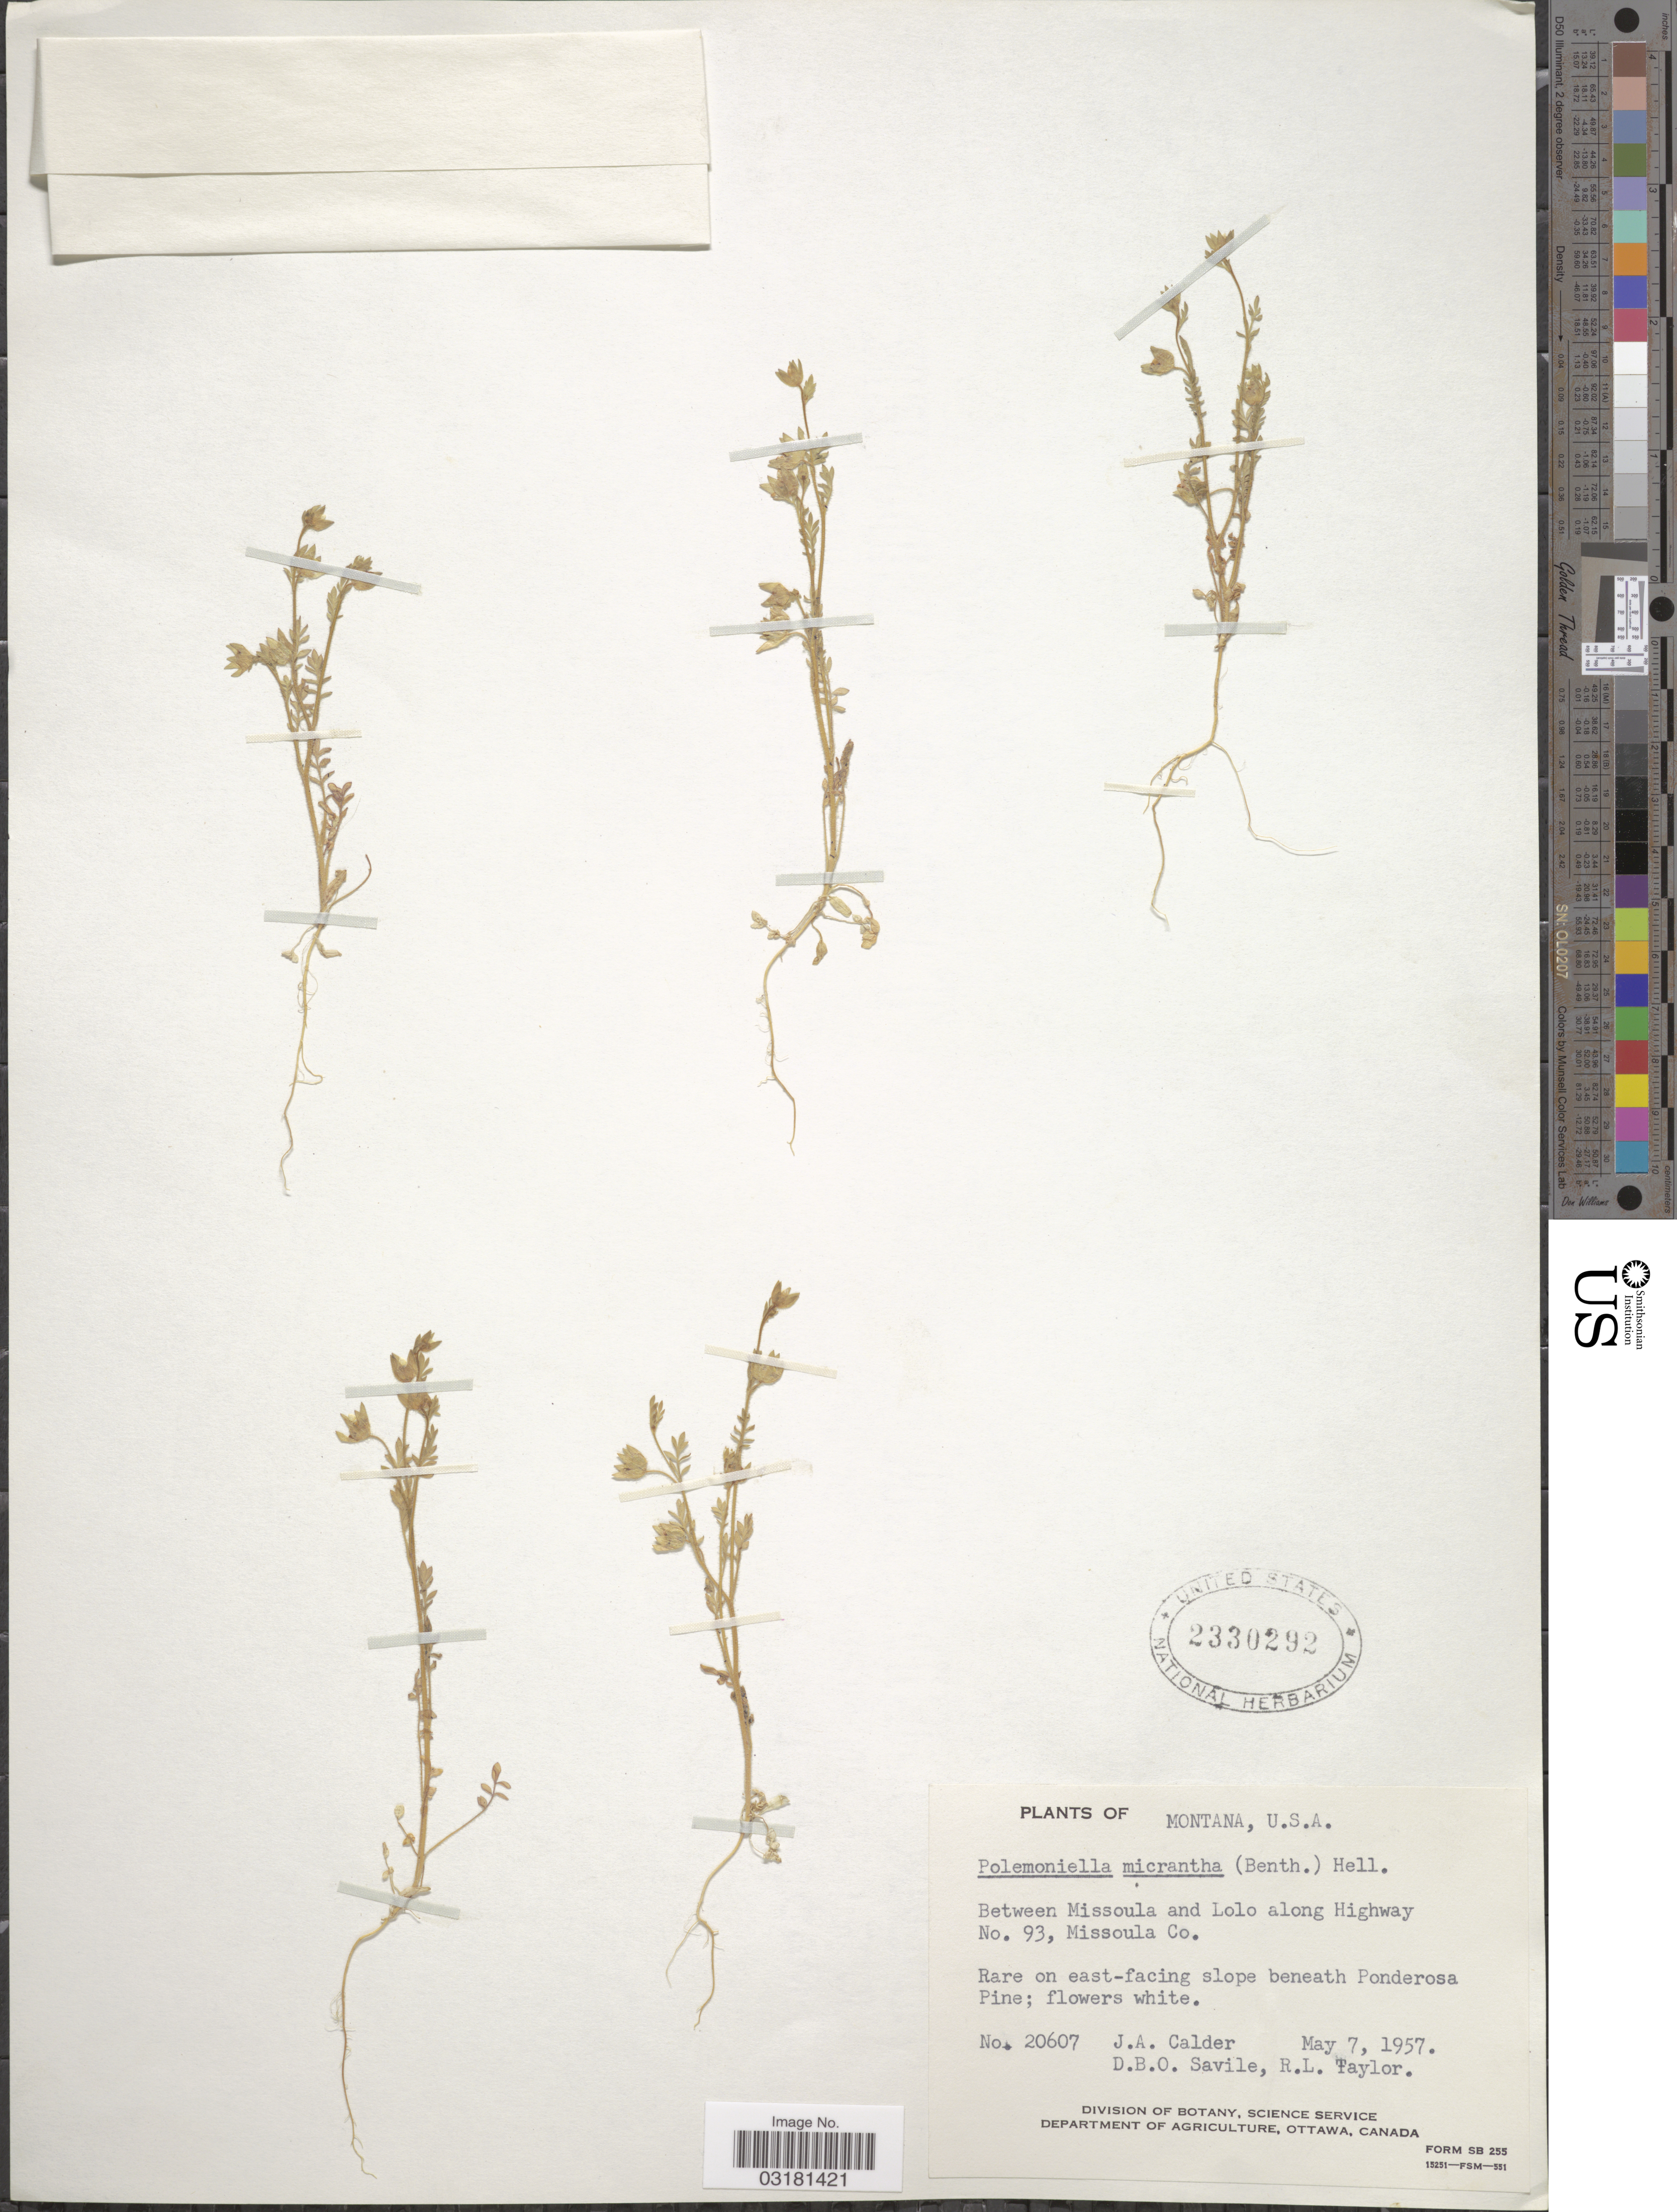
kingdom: Plantae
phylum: Tracheophyta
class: Magnoliopsida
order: Ericales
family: Polemoniaceae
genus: Polemonium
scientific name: Polemonium micranthum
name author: Benth.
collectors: J. A. Calder, D. Savile & R. Taylor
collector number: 20607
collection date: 1957-05-07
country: United States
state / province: Montana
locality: U.S.A. Between Missoula and Lolo along Highway No. 93, Missoula Co.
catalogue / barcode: US 2330292